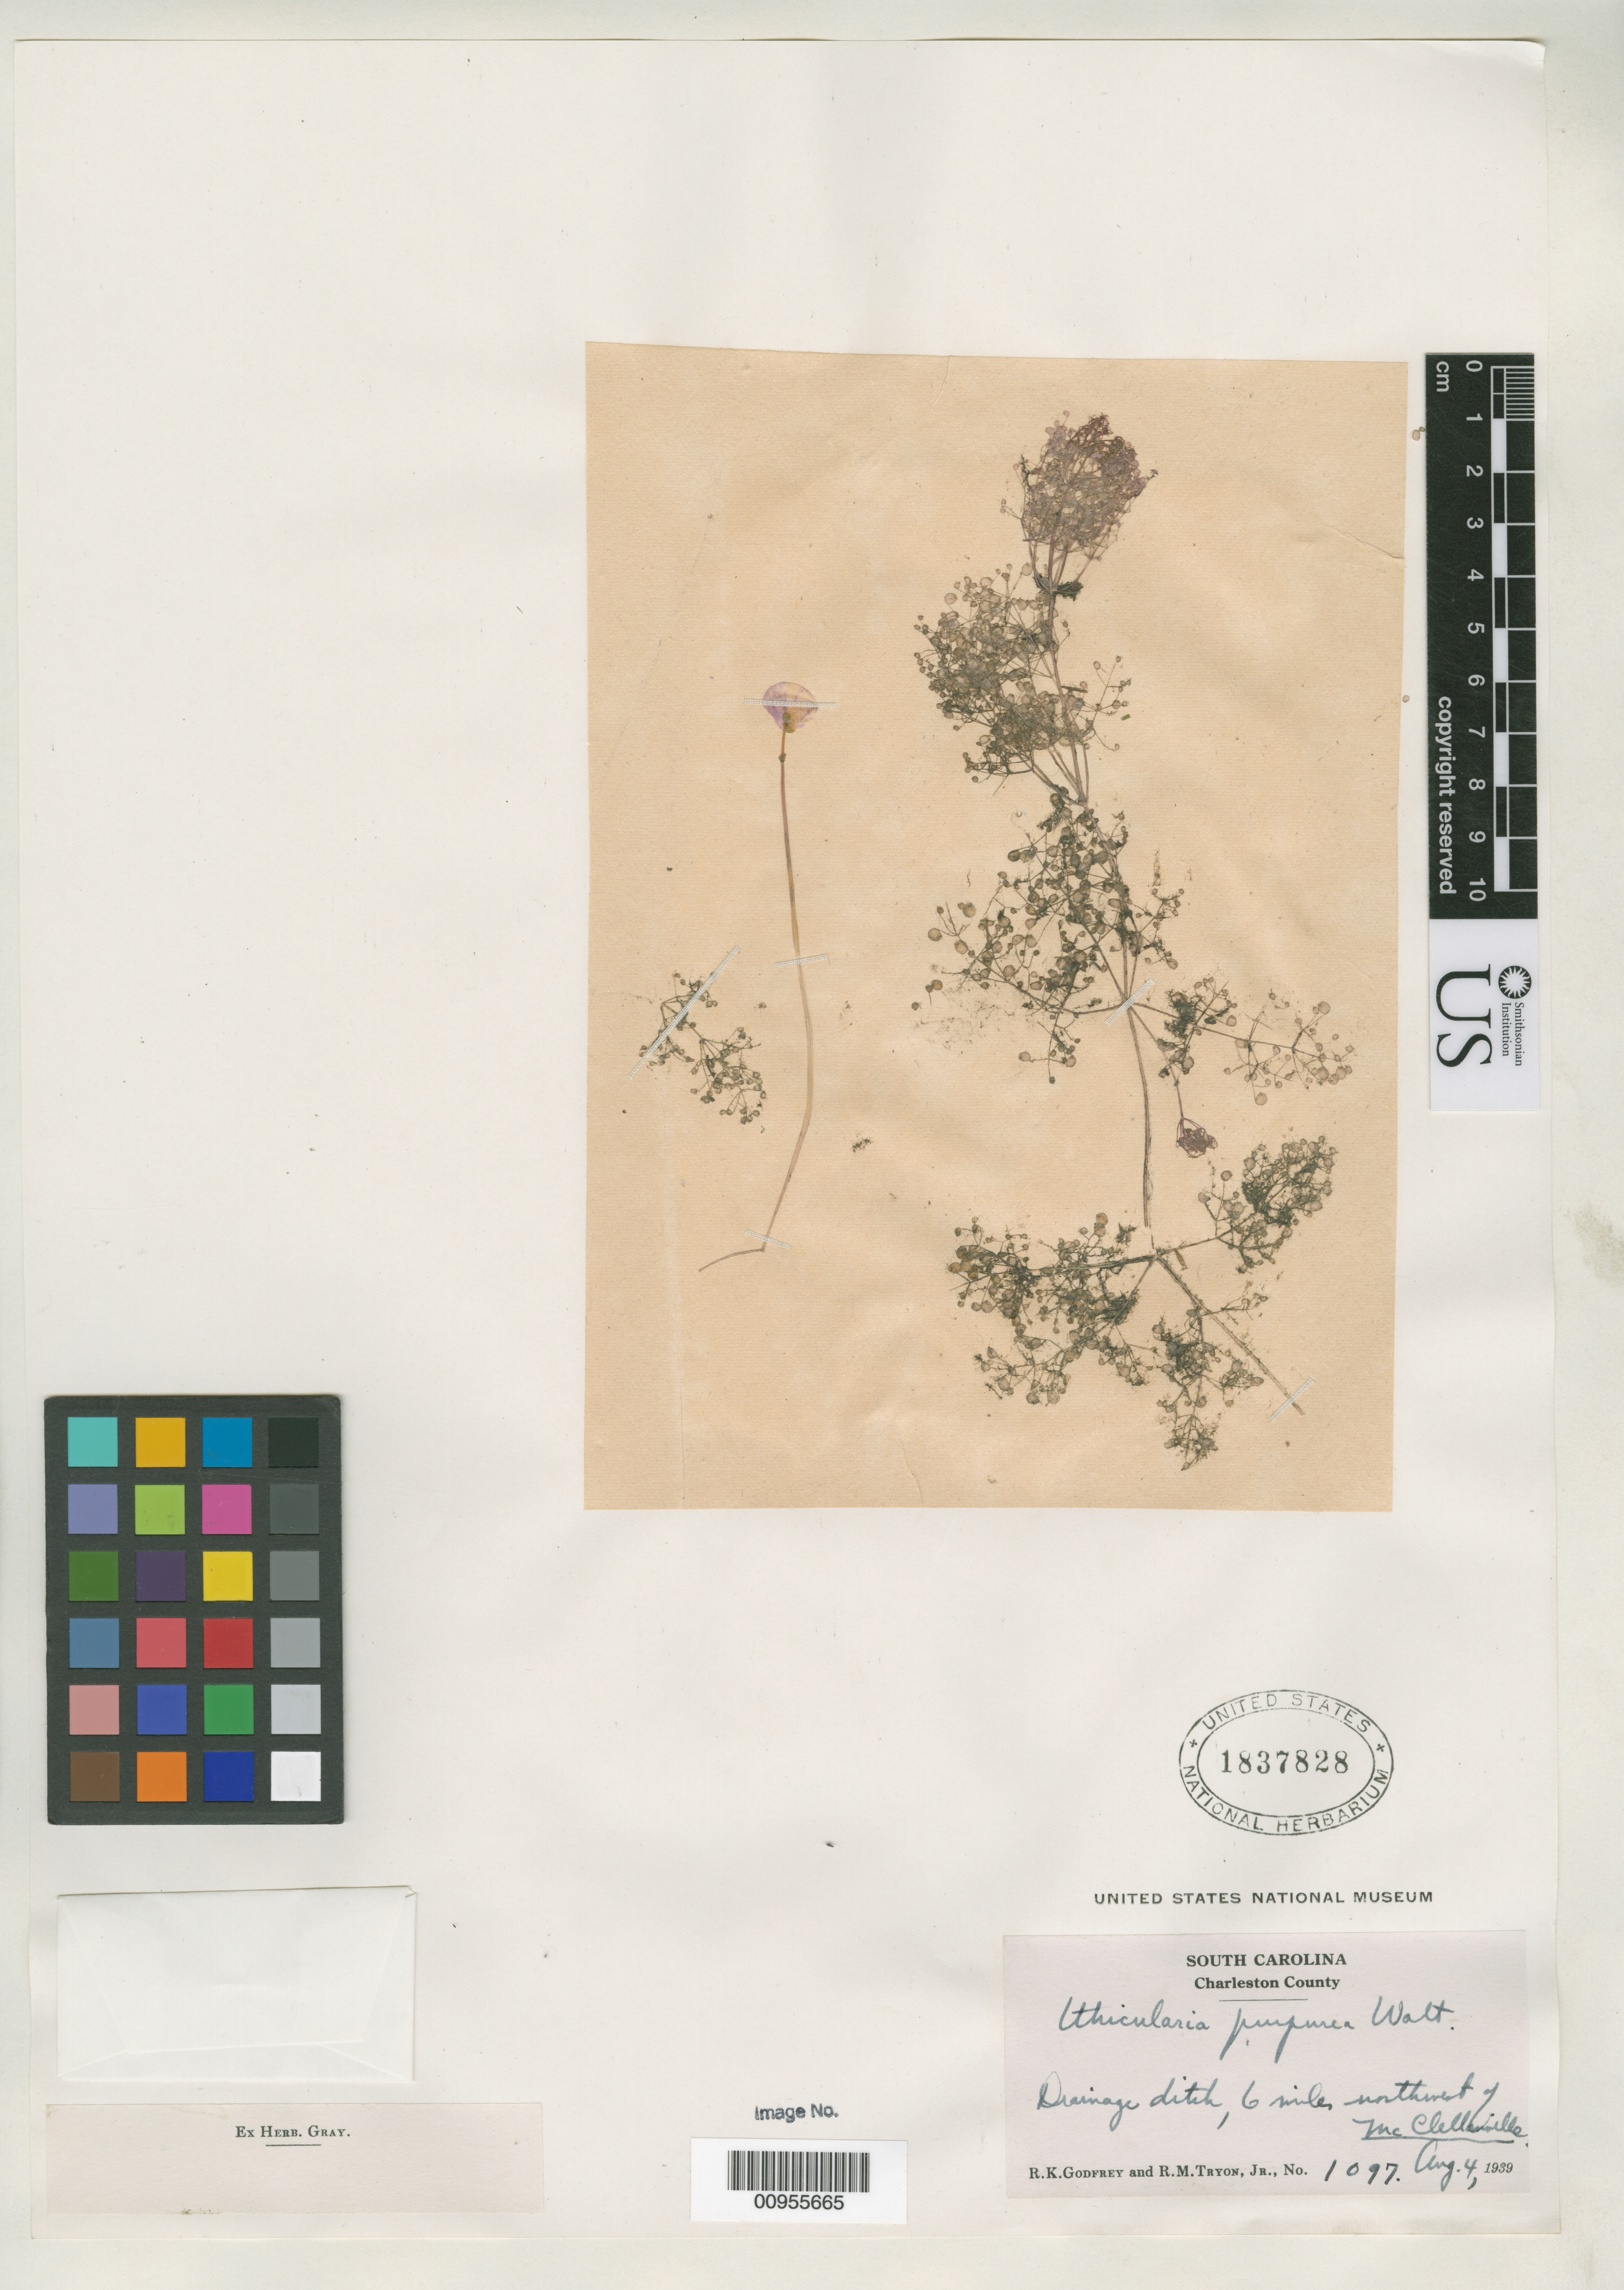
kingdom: Plantae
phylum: Tracheophyta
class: Magnoliopsida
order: Lamiales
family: Lentibulariaceae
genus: Utricularia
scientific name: Utricularia purpurea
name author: Walter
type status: Isoneotype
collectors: R. K. Godfrey & R. M. Tryon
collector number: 1097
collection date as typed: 04 Aug 1939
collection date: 1939-08-04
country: United States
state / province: South Carolina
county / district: Charleston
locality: Drainage ditch, 6 miles northwest of McClellanville.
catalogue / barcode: US 1837828